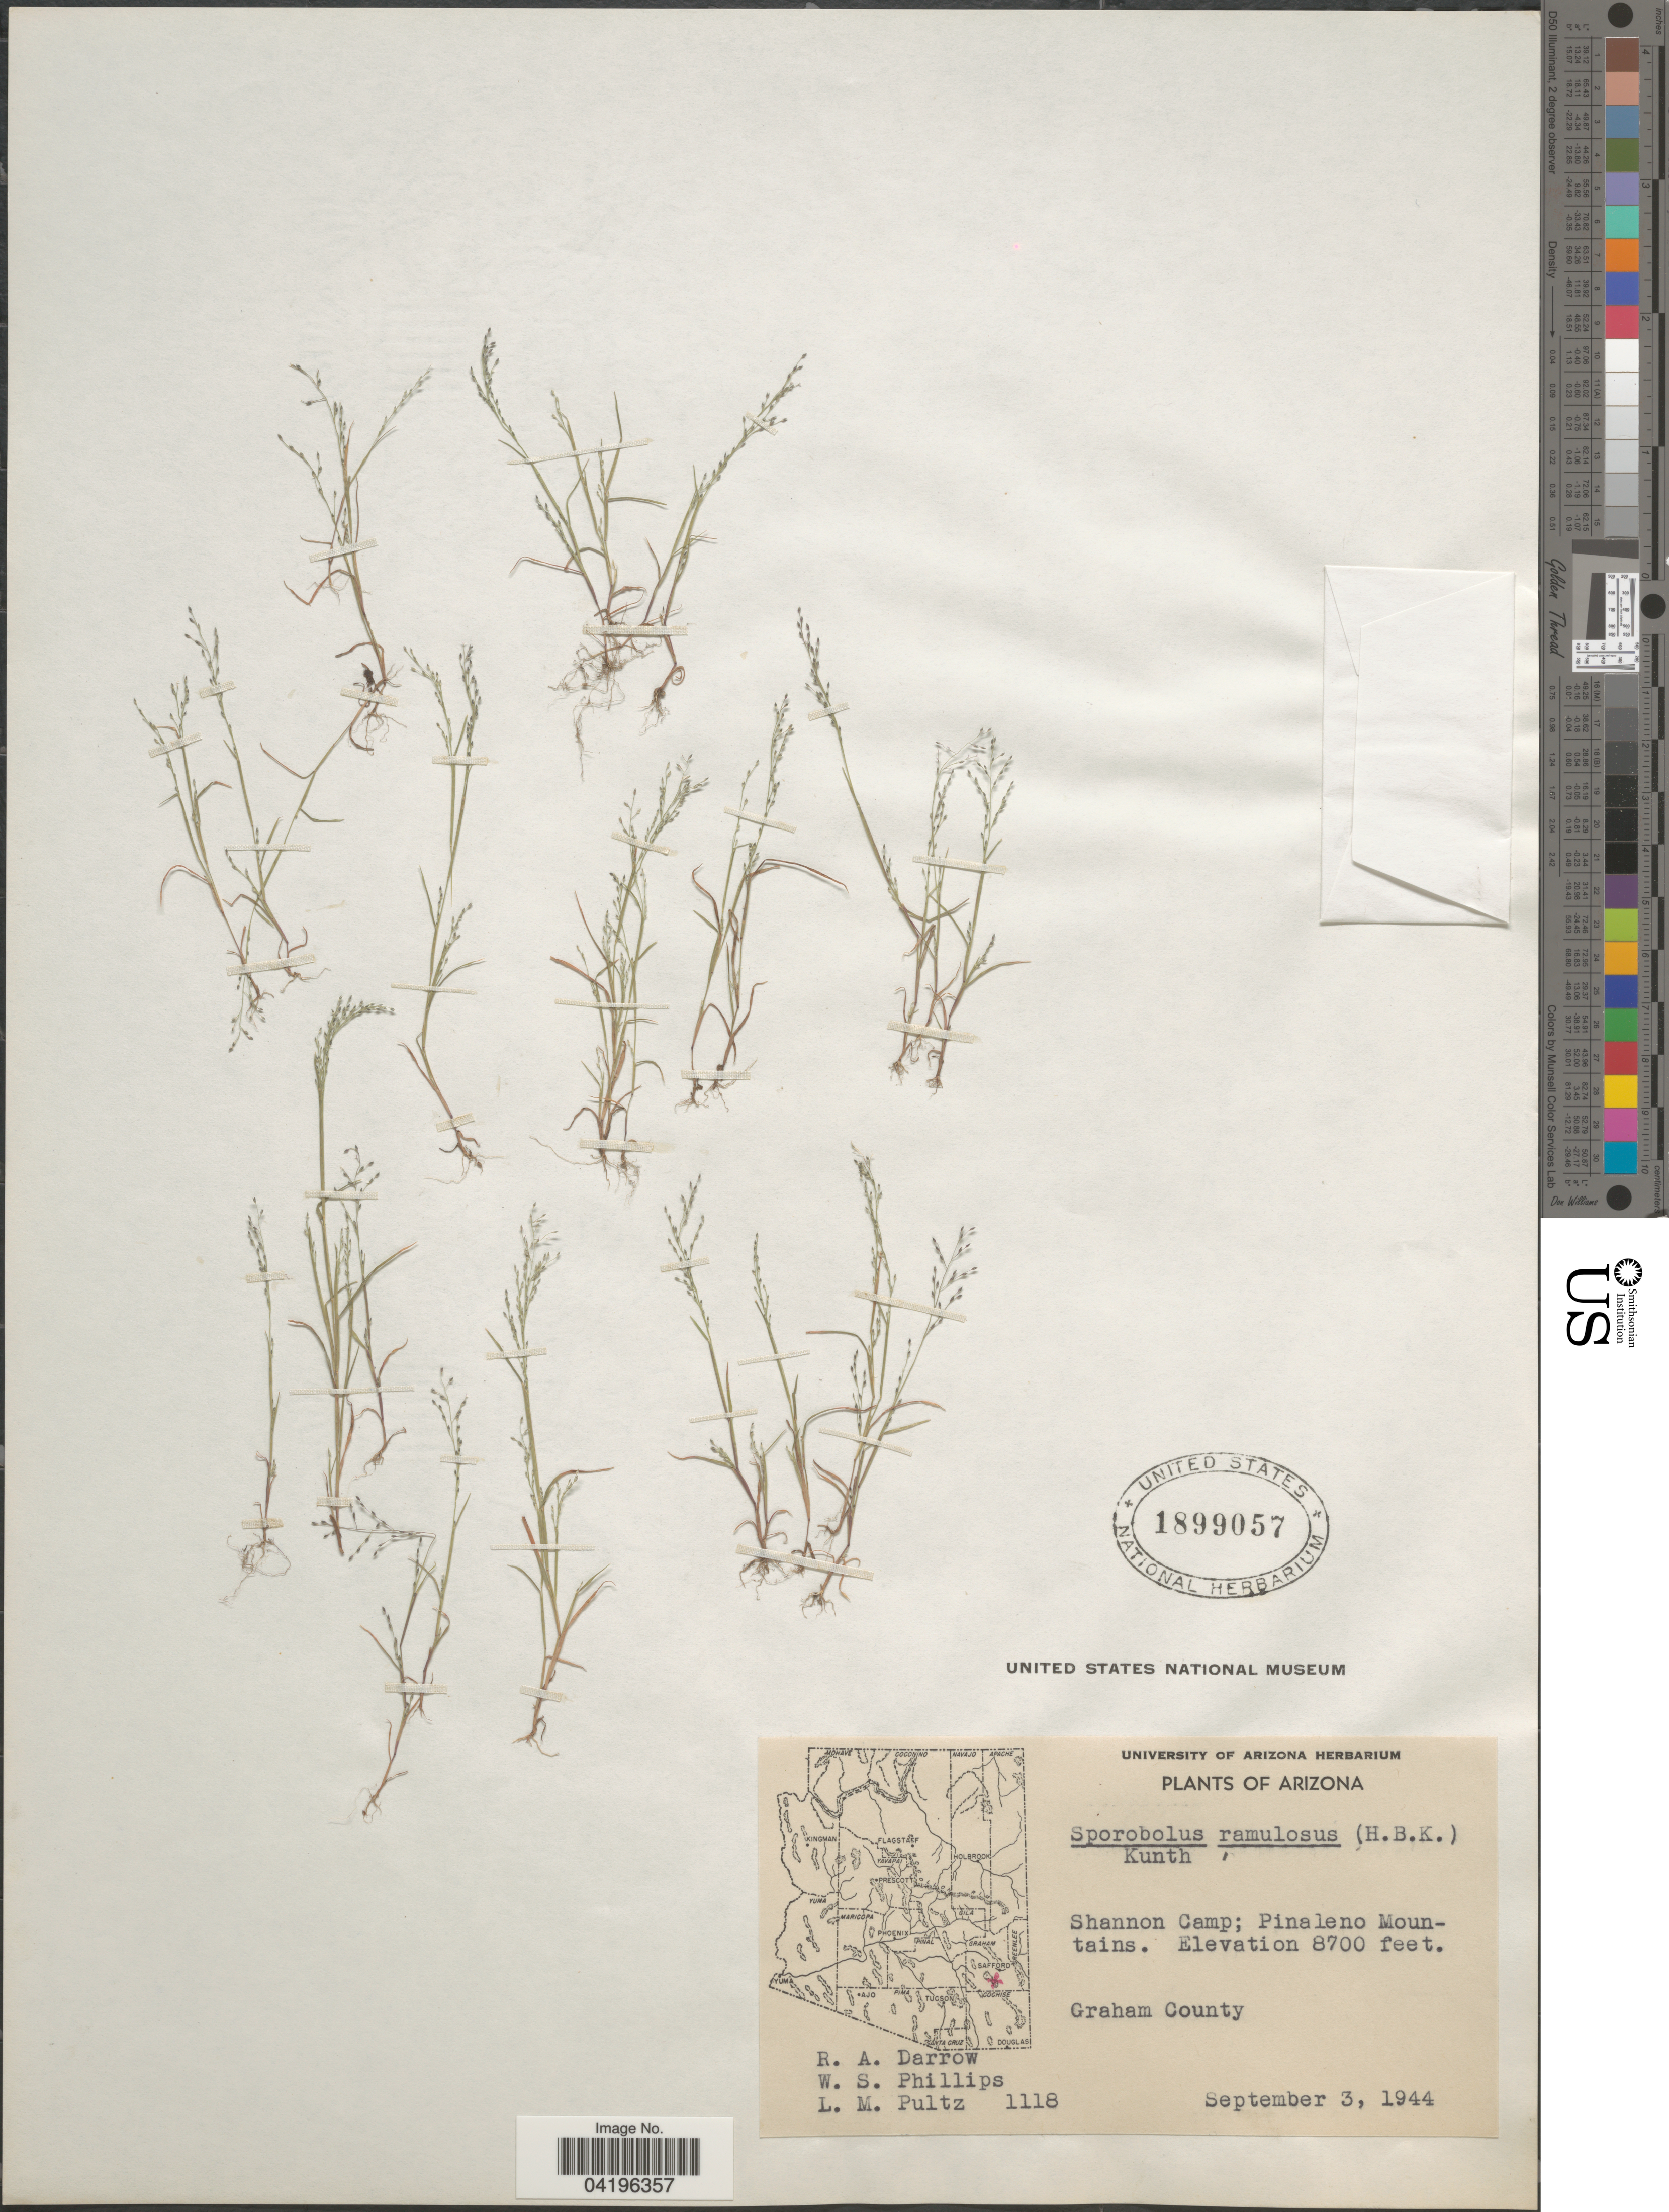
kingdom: Plantae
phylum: Tracheophyta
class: Liliopsida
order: Poales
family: Poaceae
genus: Muhlenbergia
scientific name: Muhlenbergia ramulosa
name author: (Kunth) Swallen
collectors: R. A. Darrow, W. S. Phillips & L. Pultz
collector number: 1118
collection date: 1944-09-03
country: United States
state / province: Arizona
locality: Shannon Camp; Pinaleno Mountains. Graham County.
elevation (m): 2652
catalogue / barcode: US 1899057